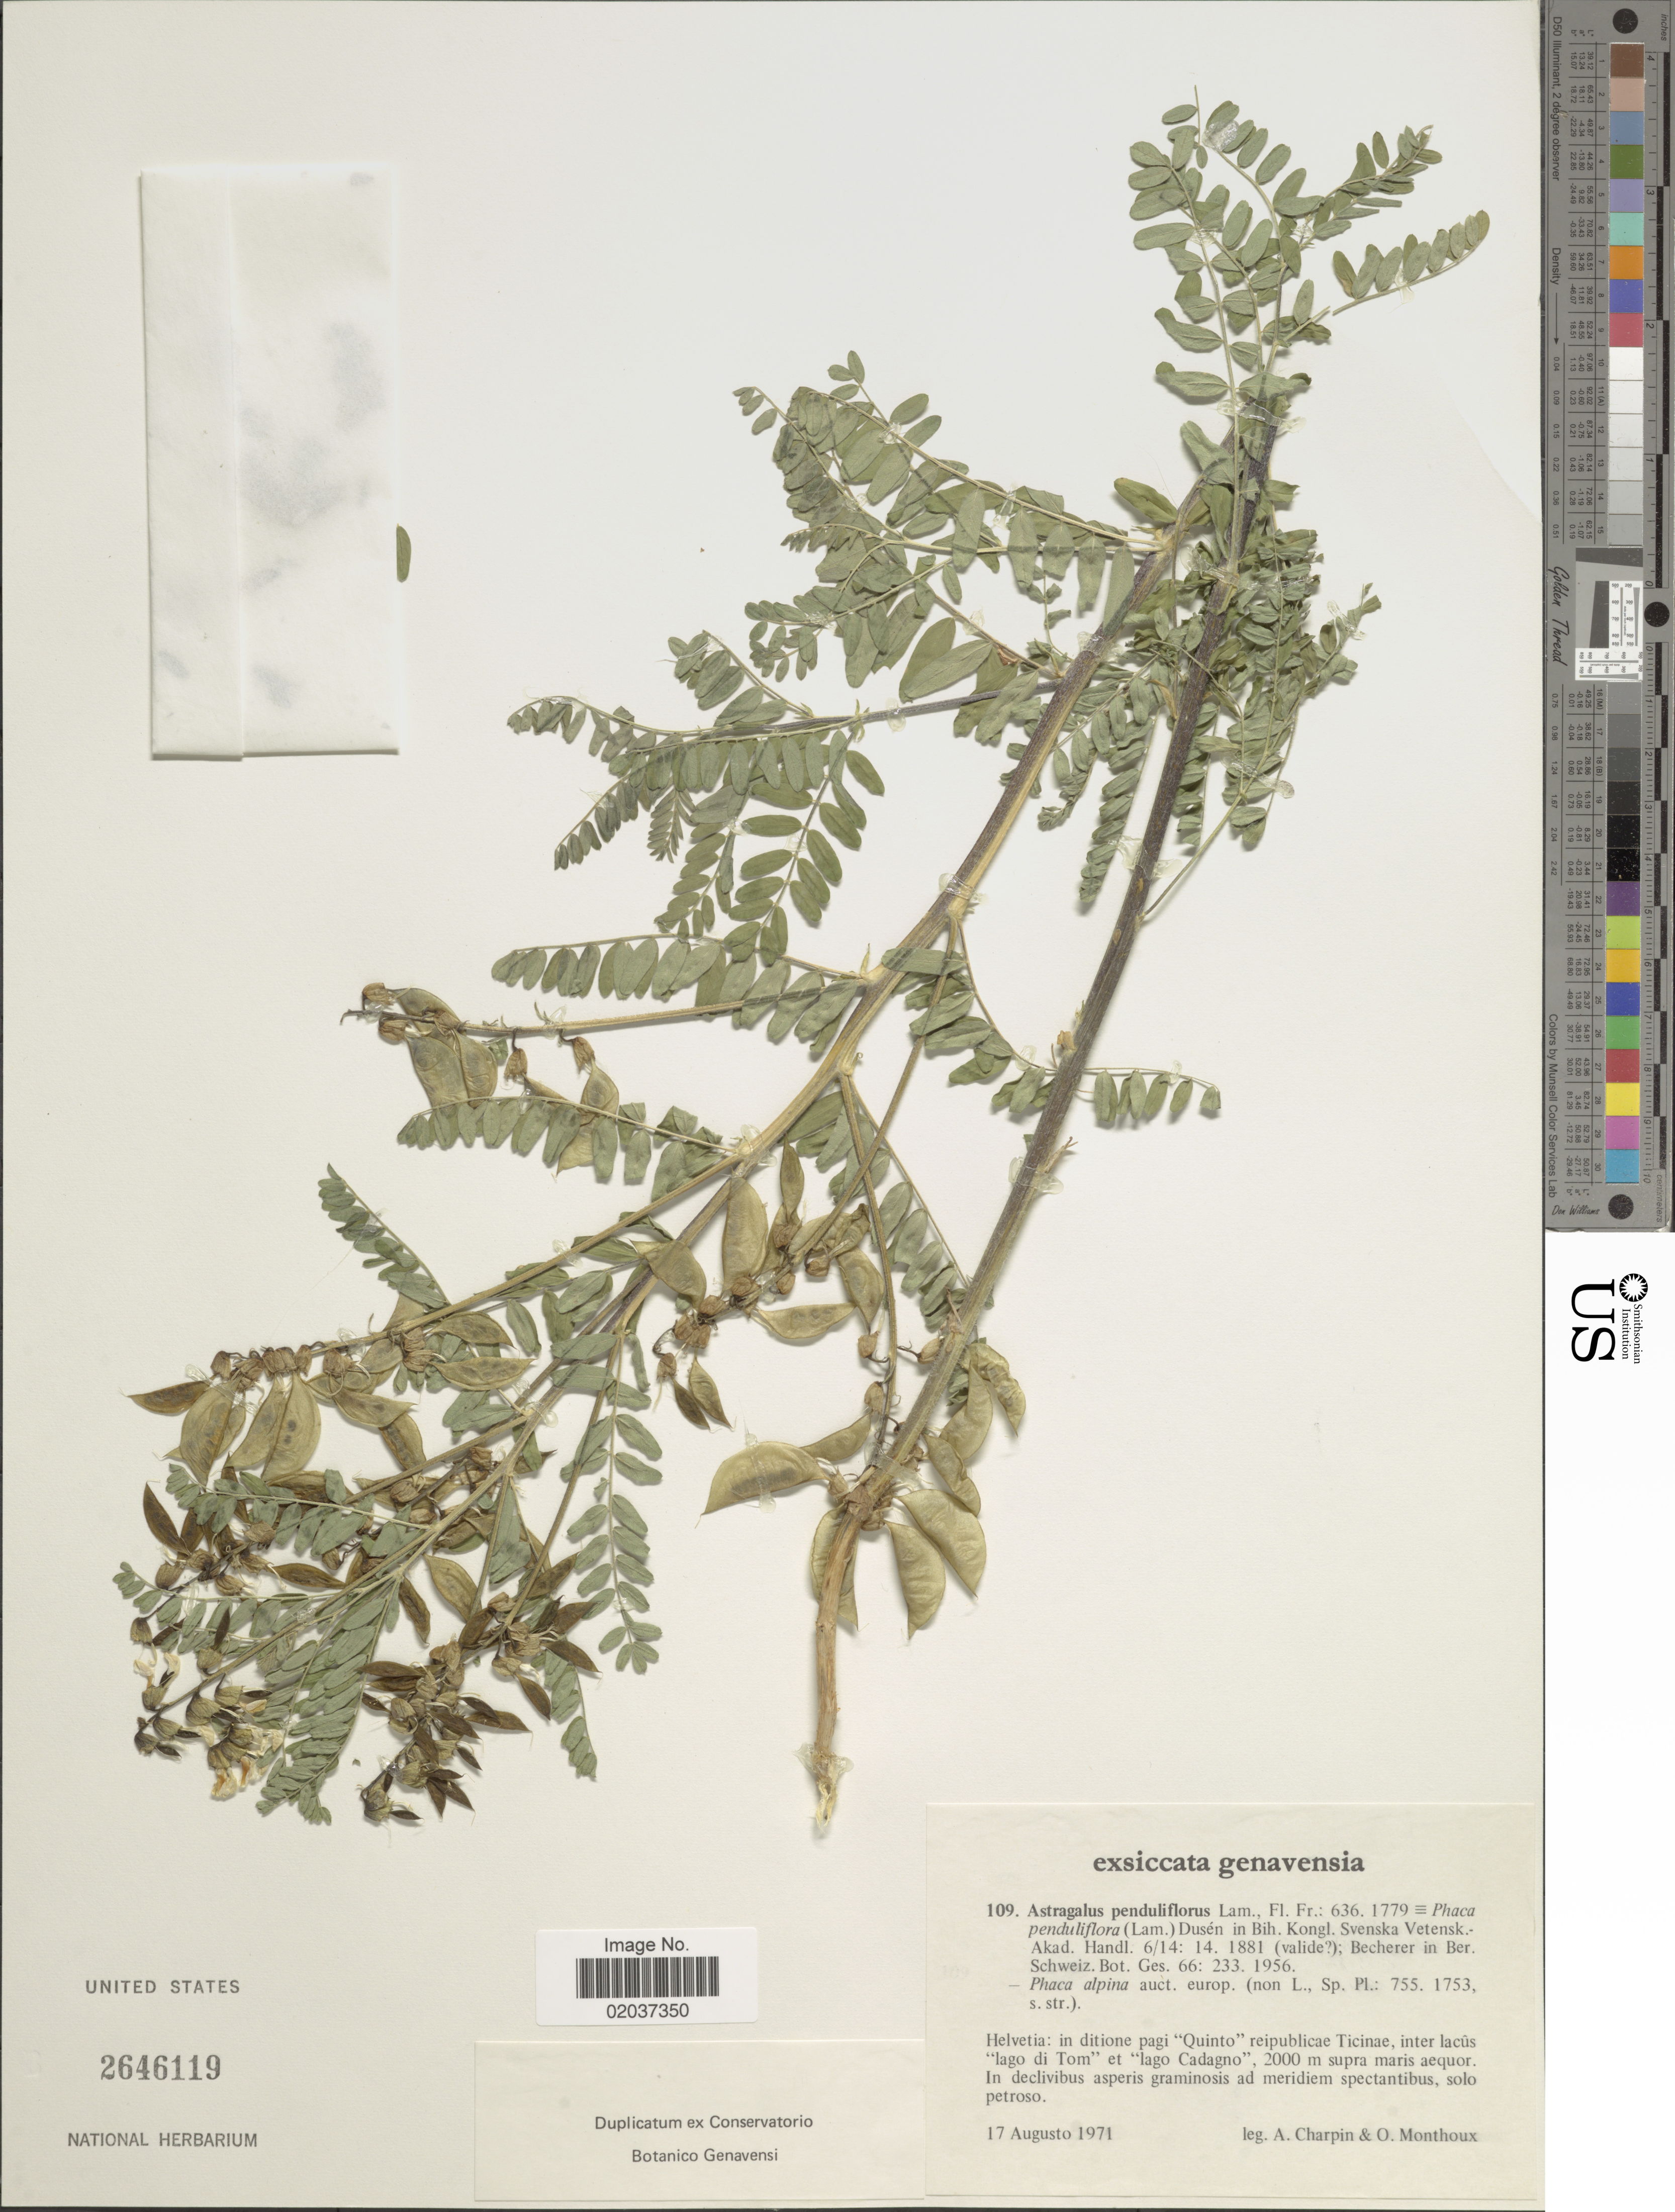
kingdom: Plantae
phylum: Tracheophyta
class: Magnoliopsida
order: Fabales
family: Fabaceae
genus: Astragalus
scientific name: Astragalus penduliflorus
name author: Lam.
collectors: A. Charpin & O. Monthoux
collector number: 109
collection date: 1971-08-17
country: Switzerland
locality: Exsiccata genavensia, Helvetia: in ditione pagi, "Quinto" reipublicae Ticinae, inter lacus lago di Tom et lago Cadagno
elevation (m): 2000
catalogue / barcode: US 2646119